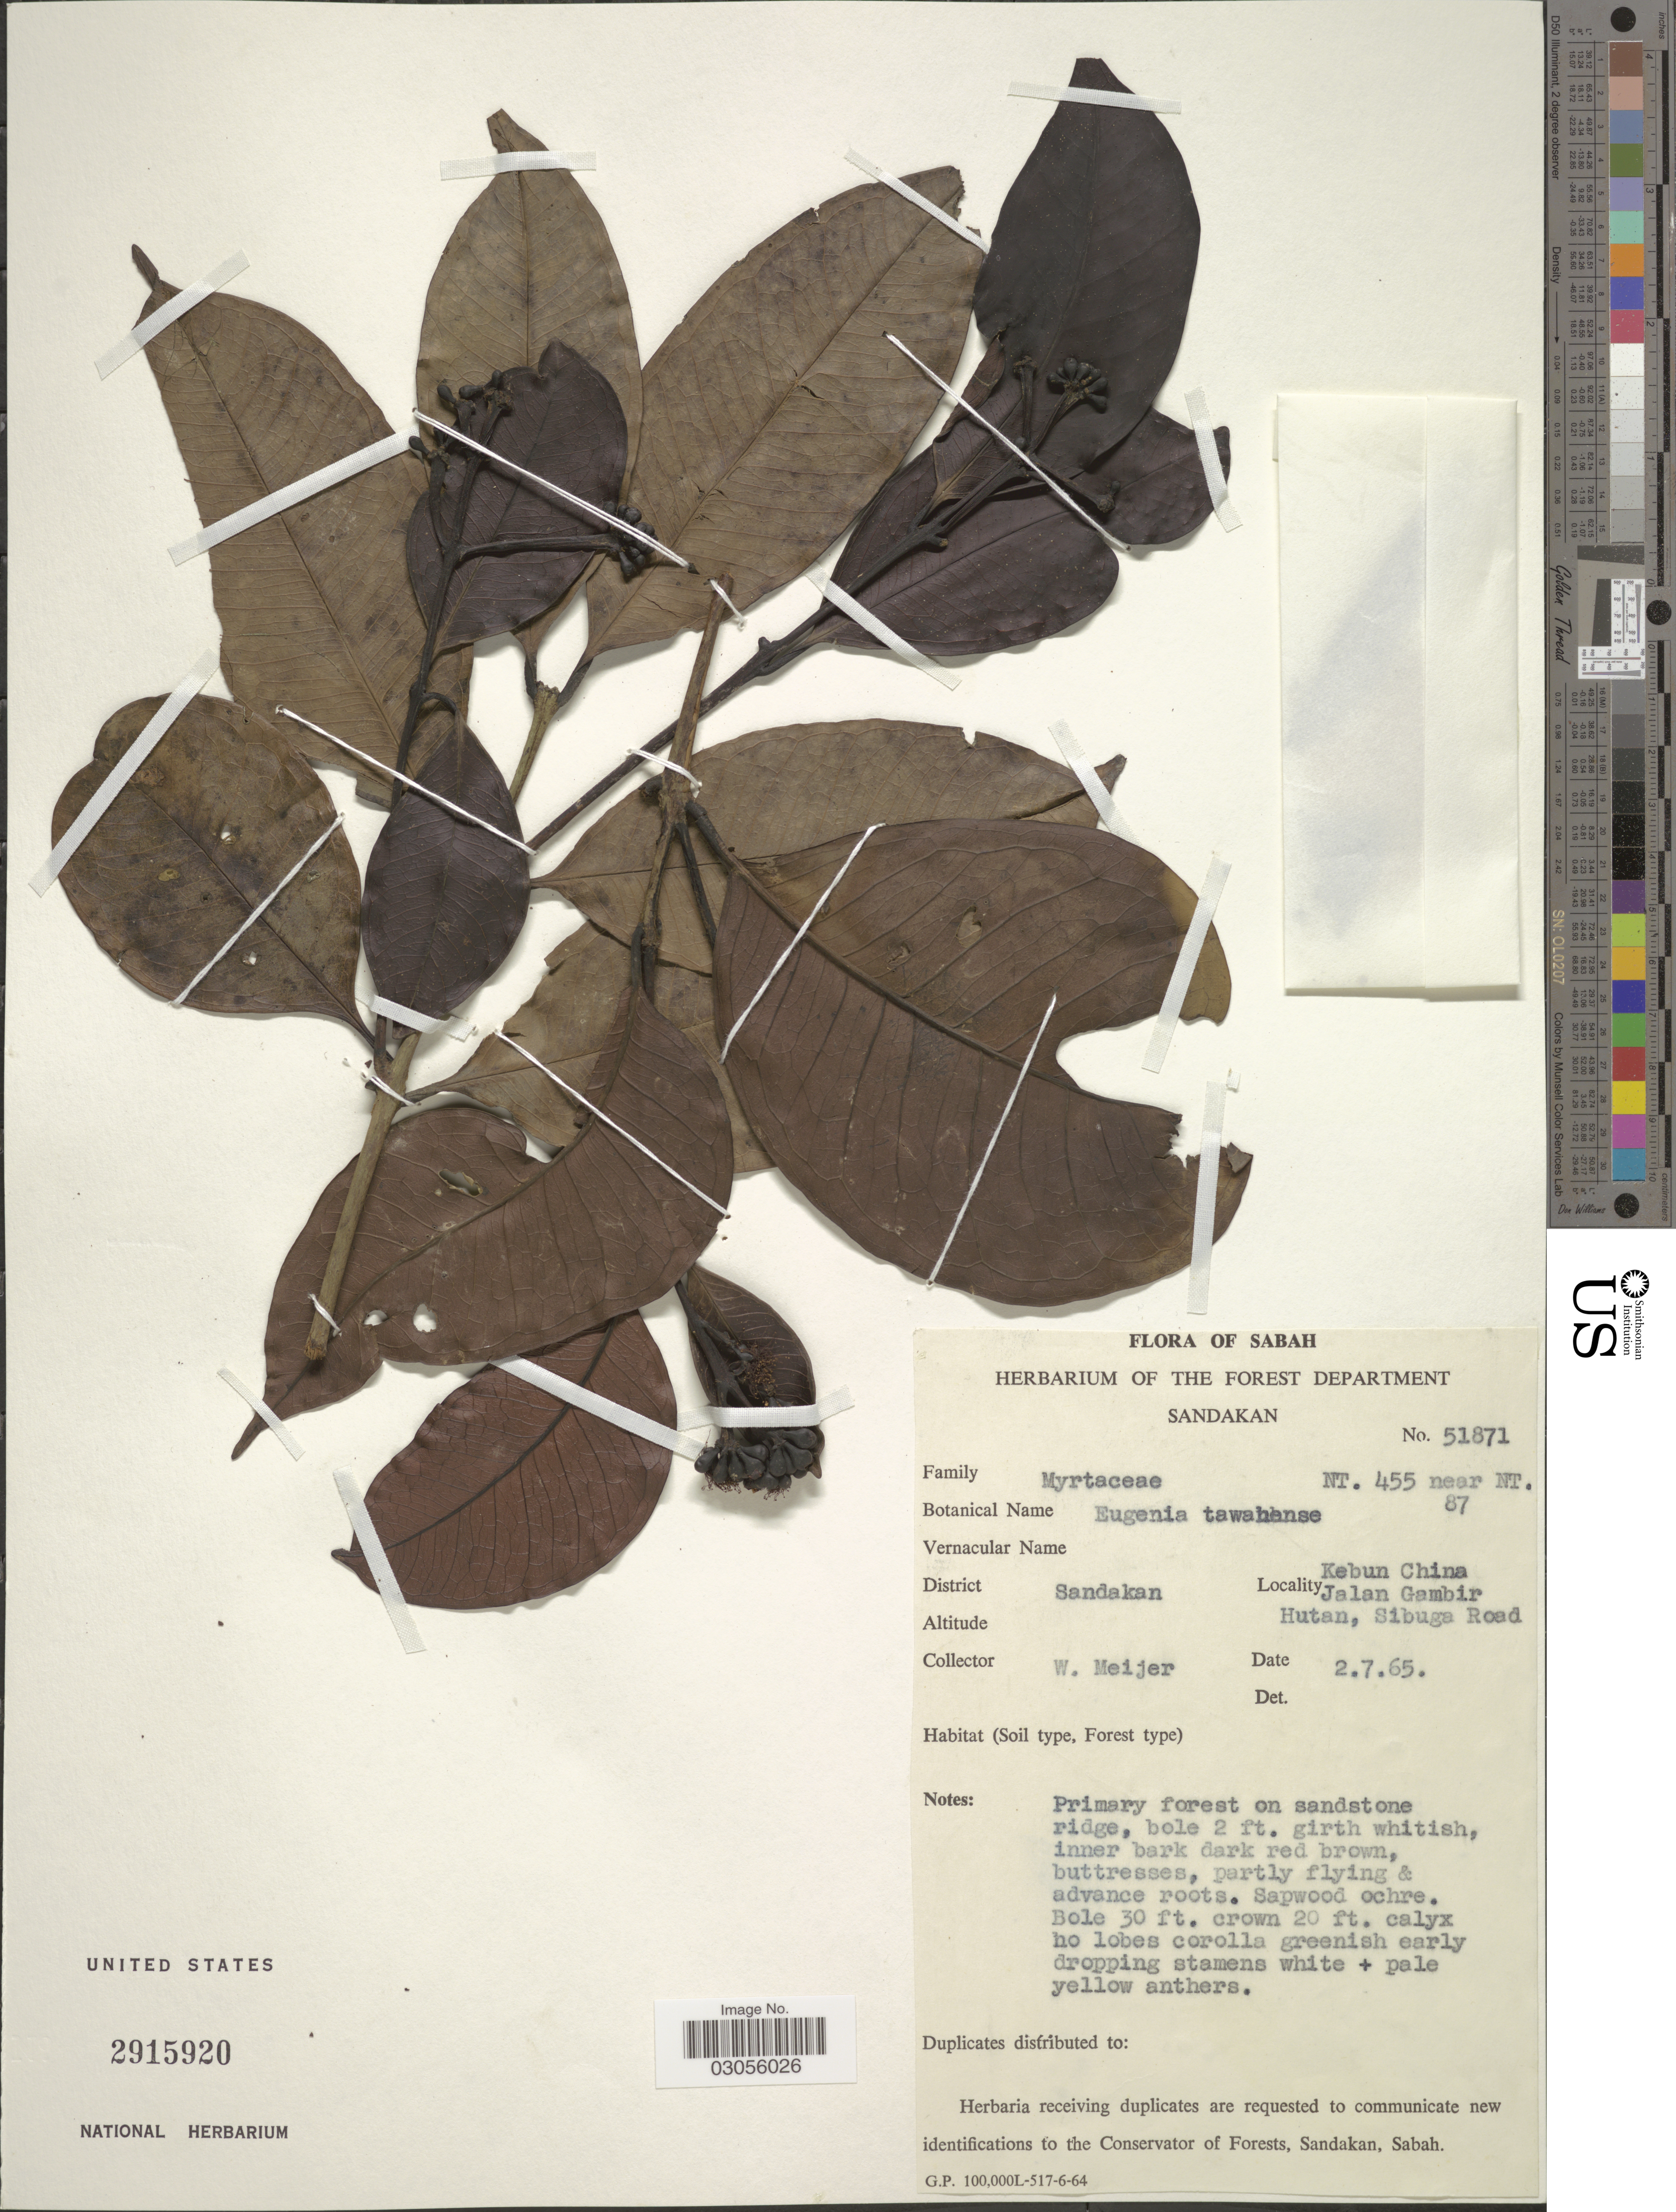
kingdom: Plantae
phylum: Tracheophyta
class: Magnoliopsida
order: Myrtales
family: Myrtaceae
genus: Syzygium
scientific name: Syzygium tawahense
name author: (Korth.) Merr. & L.M. Perry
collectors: W. Meijer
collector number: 51871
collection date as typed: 2/7/65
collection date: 1965-07-02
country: Malaysia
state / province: Sabah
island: Borneo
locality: District Sandakan, Kebun China Jalan Gambir Hutan, Sibuga Road.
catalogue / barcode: US 2915920